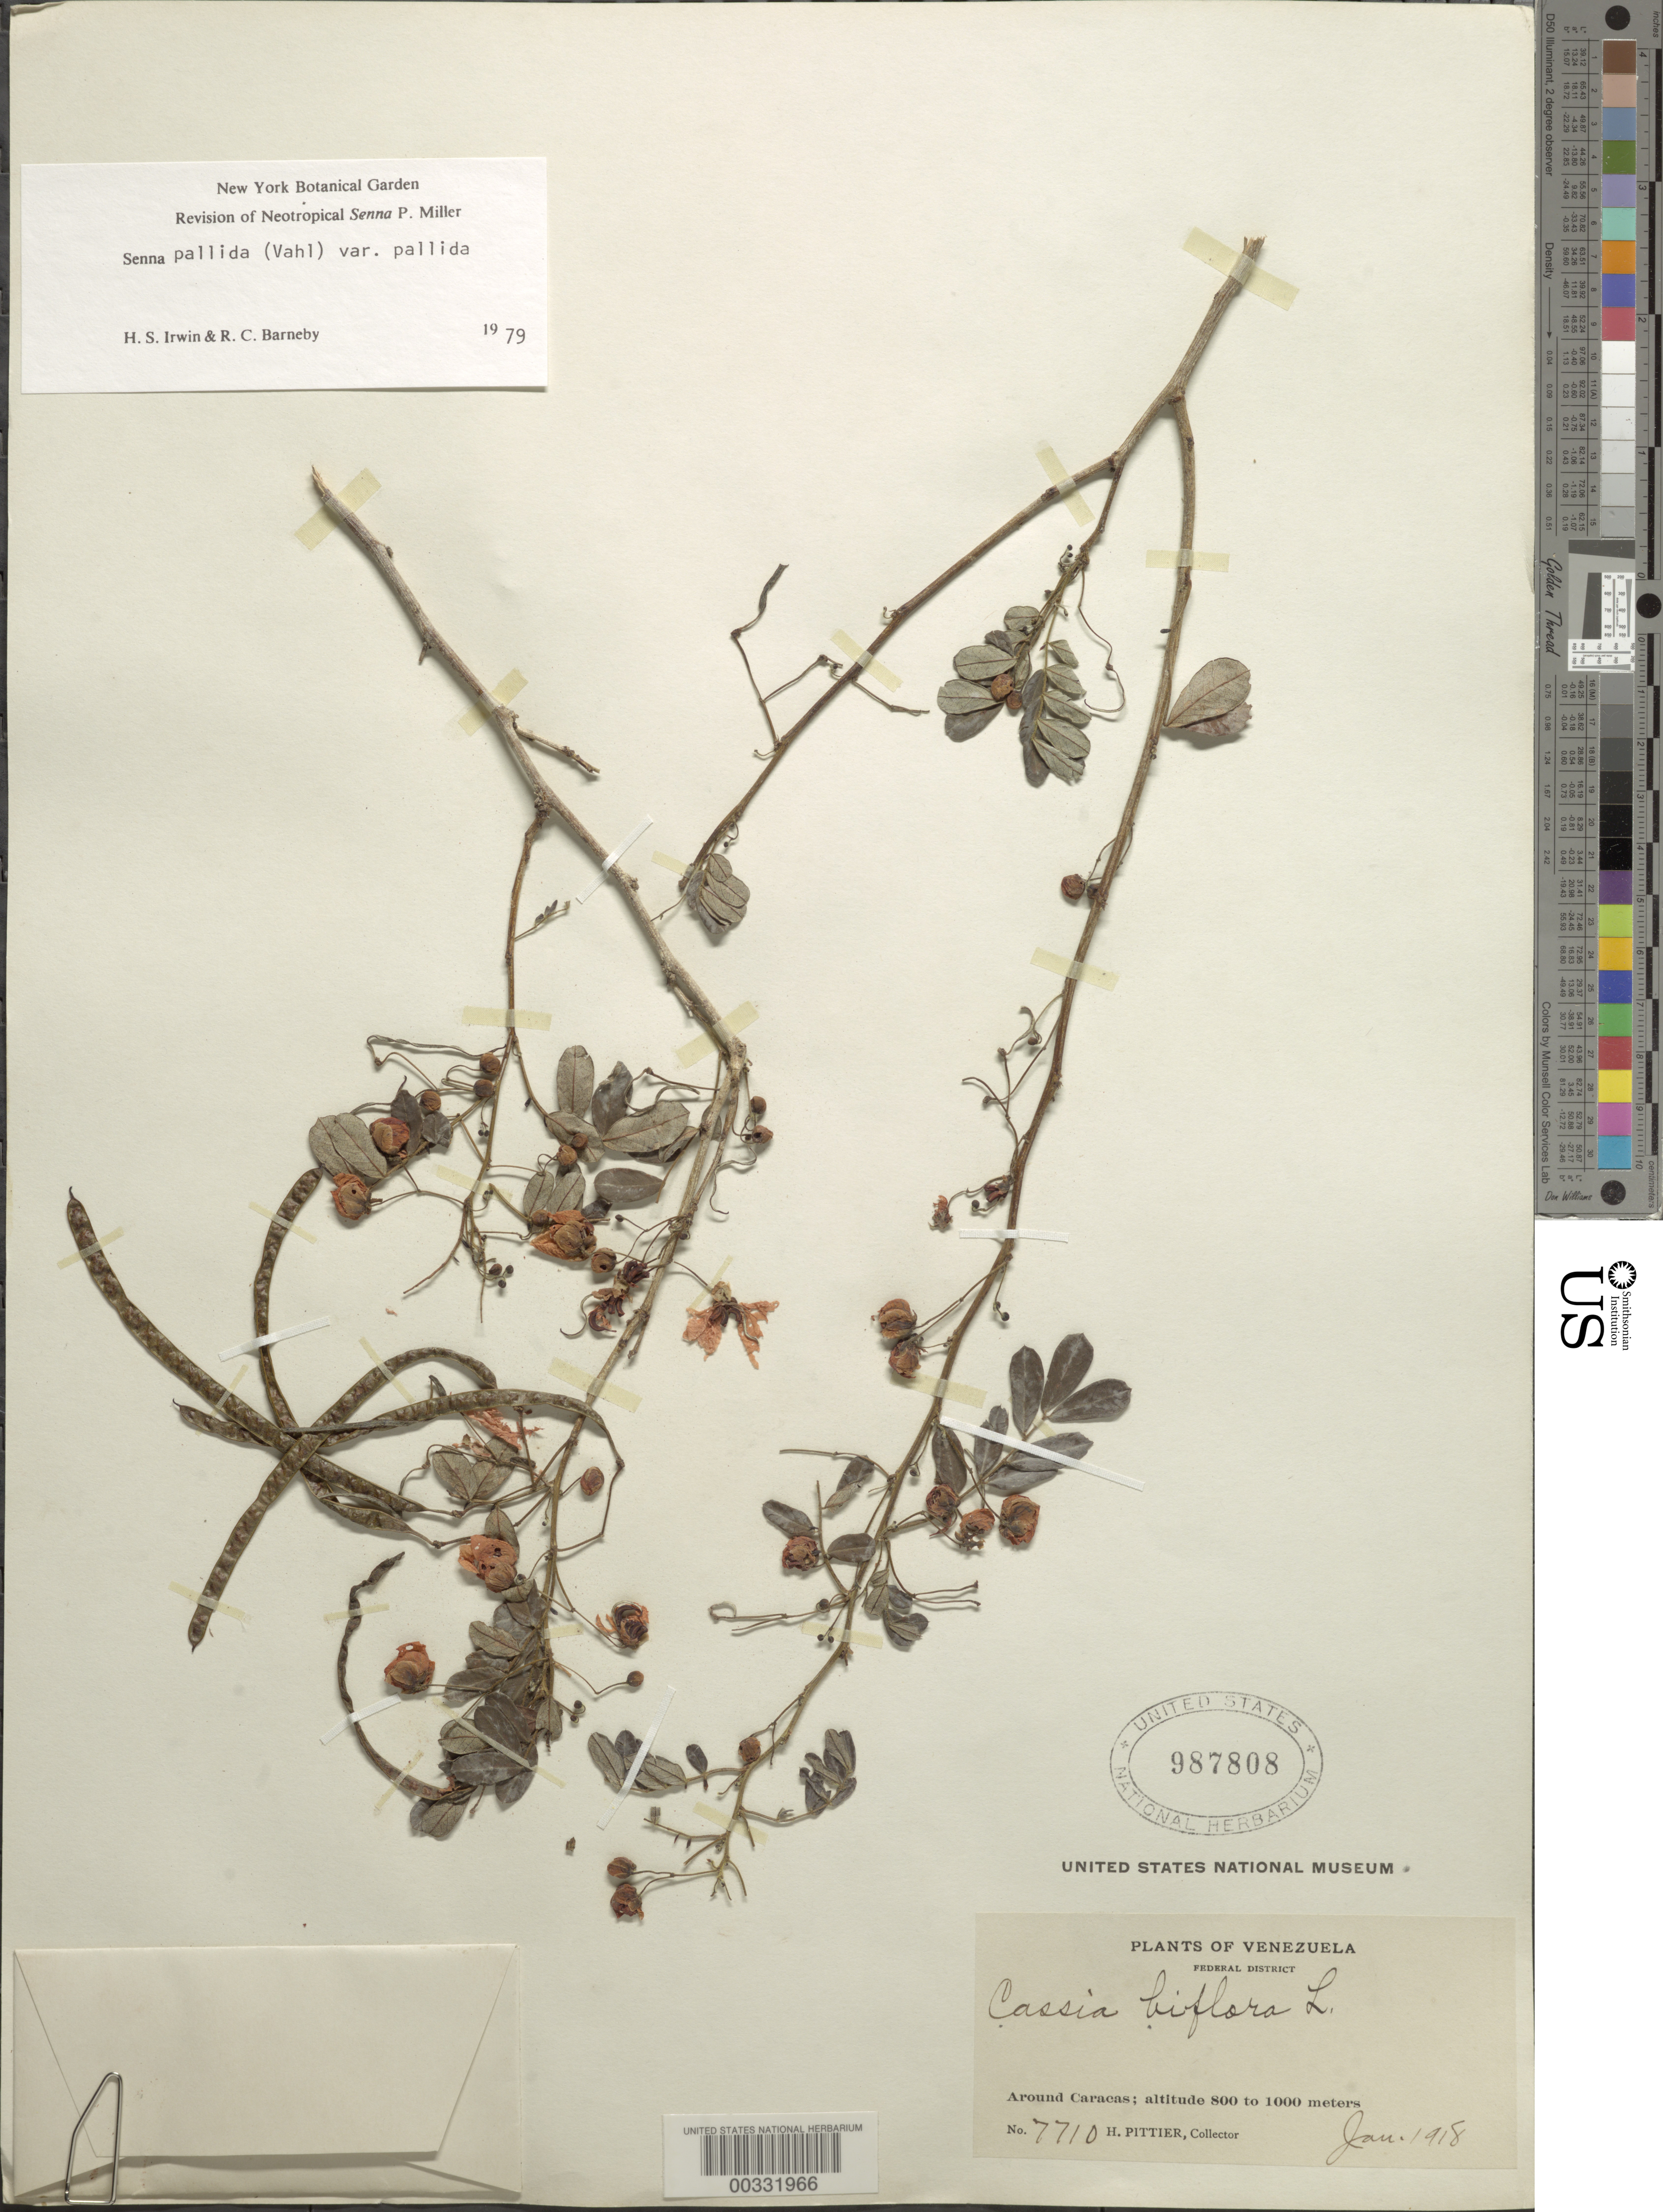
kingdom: Plantae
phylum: Tracheophyta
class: Magnoliopsida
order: Fabales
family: Fabaceae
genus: Senna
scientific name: Senna pallida var. pallida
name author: (Vahl) H.S. Irwin & Barneby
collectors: H. F. Pittier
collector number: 7710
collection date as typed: Jan 1918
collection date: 1918-01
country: Venezuela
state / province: Distrito Federal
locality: Around caracas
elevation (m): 800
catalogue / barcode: US 987808